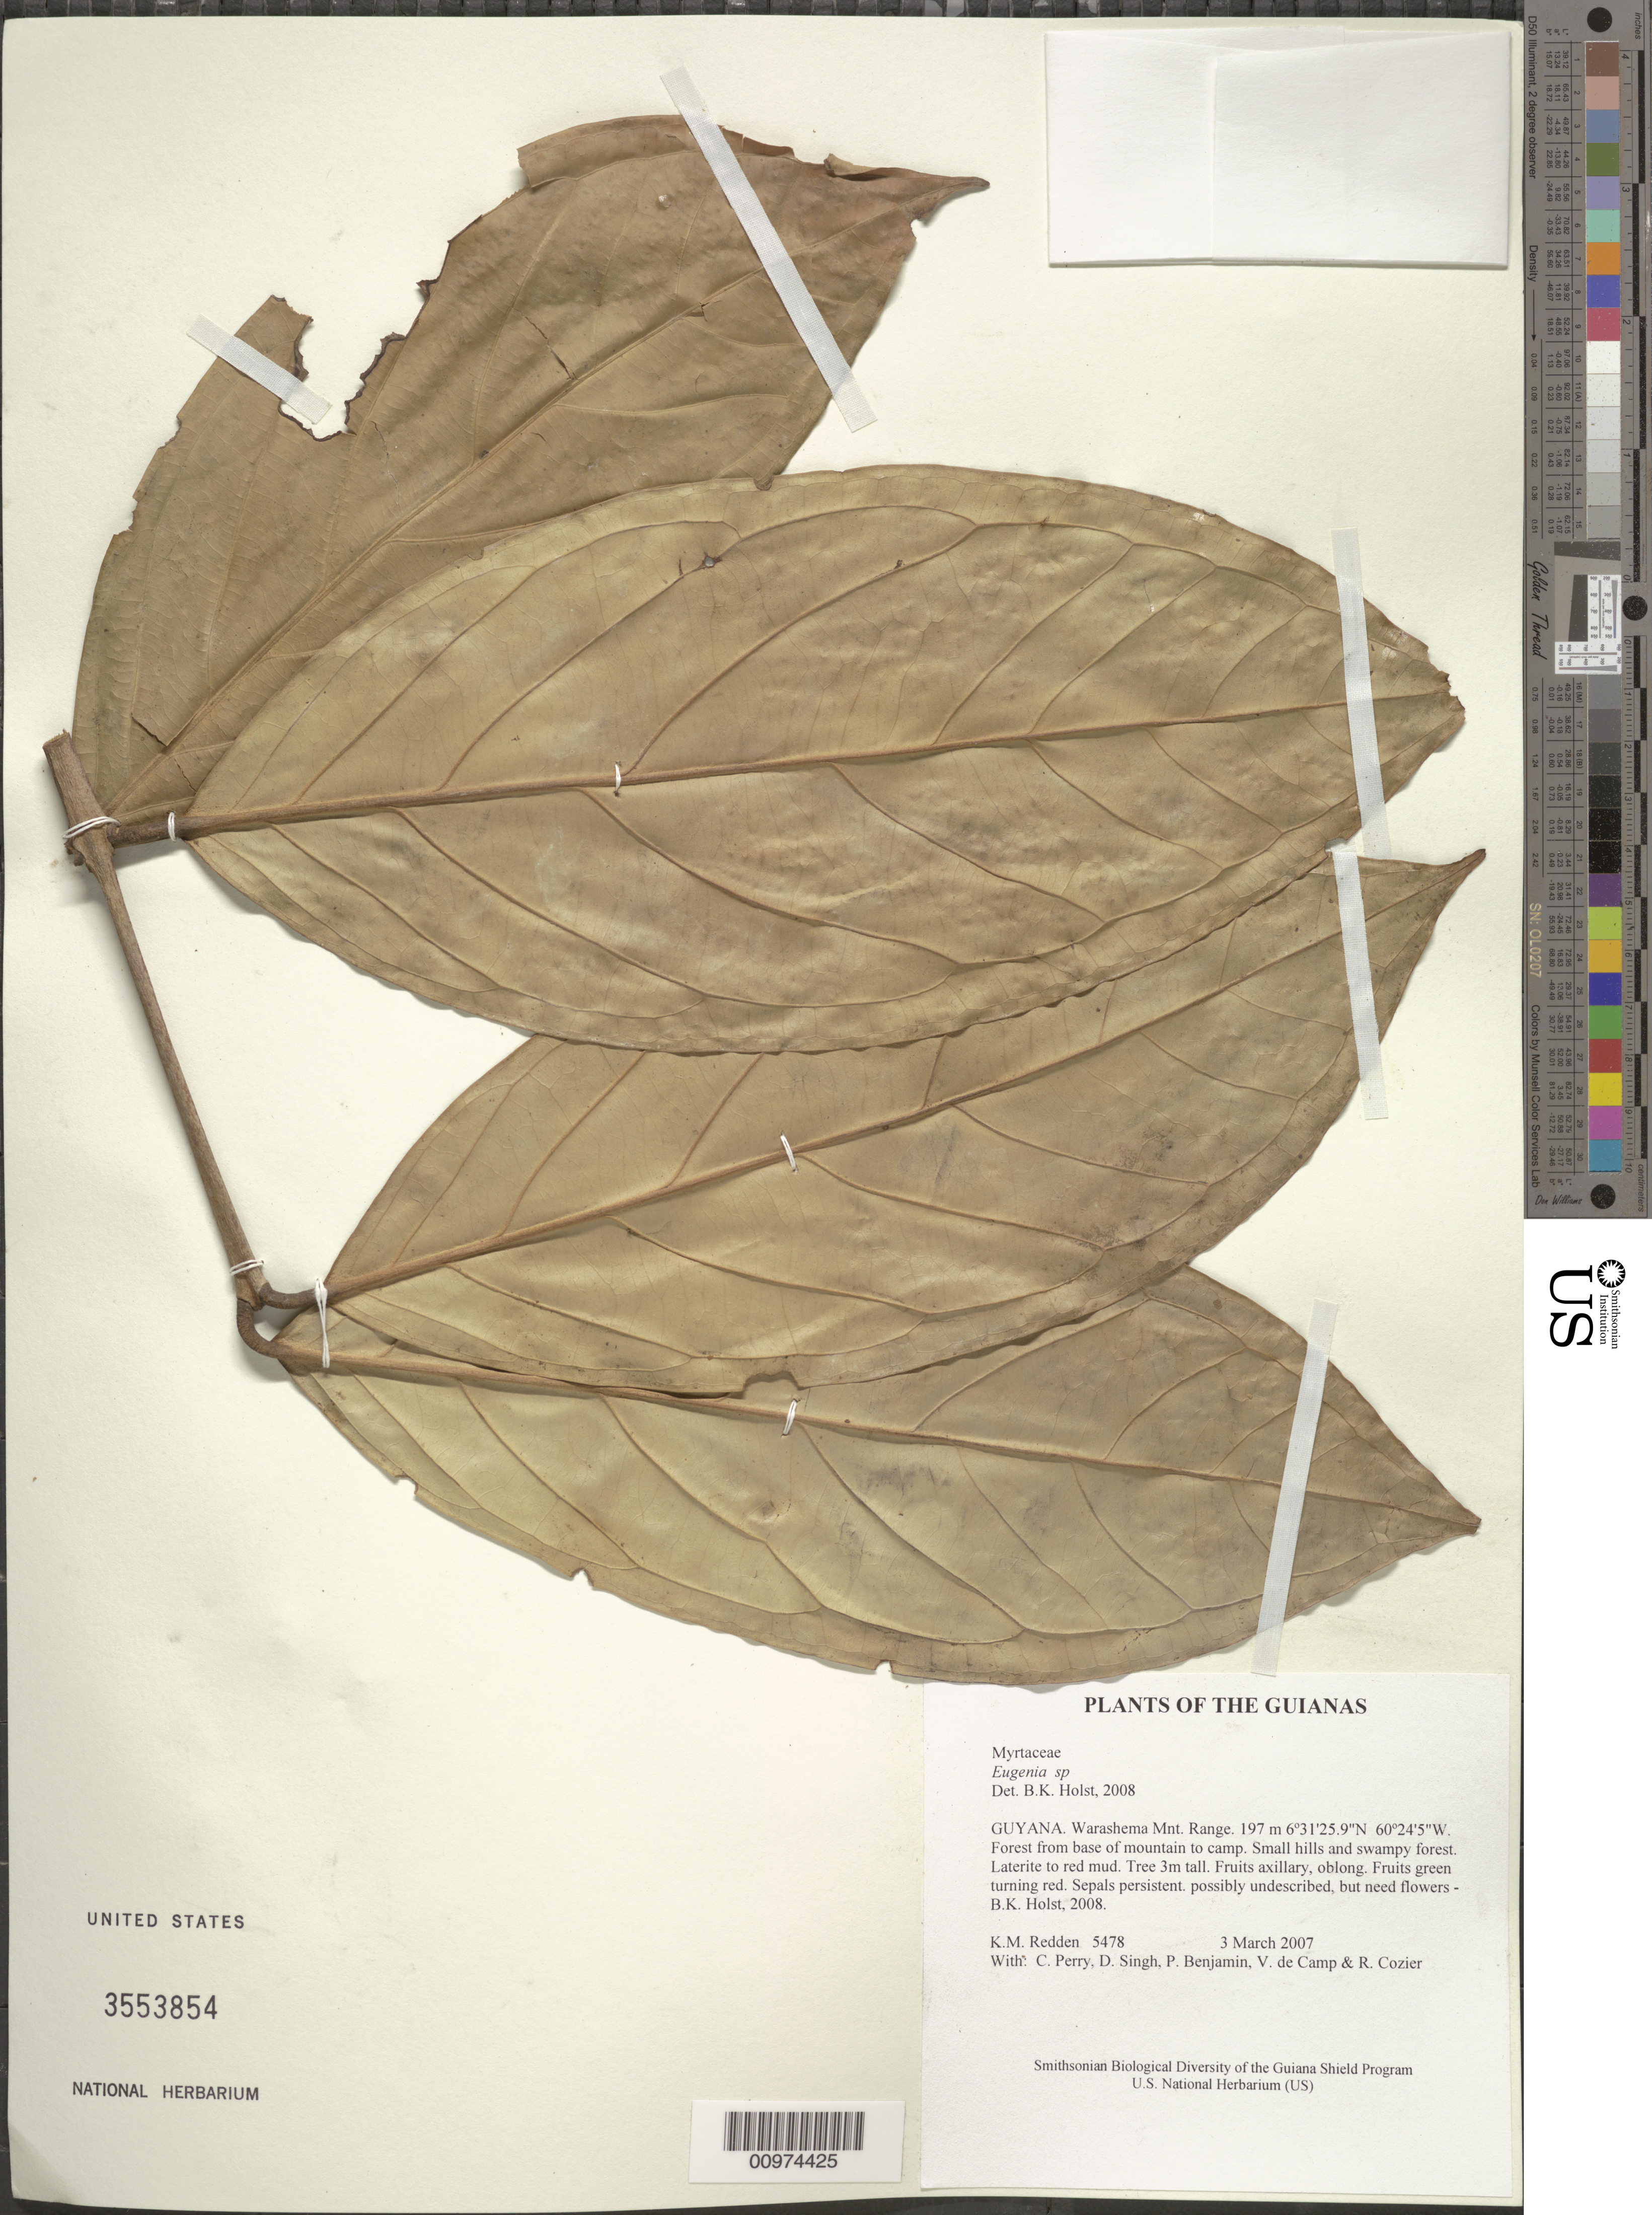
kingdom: Plantae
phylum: Tracheophyta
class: Magnoliopsida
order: Myrtales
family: Myrtaceae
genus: Eugenia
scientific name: Eugenia sp.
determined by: Holst, Bruce K.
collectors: K. M. Redden, C. Perry, D. Singh, P. Benjamin, V. De Camp & R. Cozier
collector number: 5478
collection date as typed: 3 March 2007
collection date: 2007-03-03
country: Guyana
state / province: Cuyuni-Mazaruni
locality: Warashema Mnt. Range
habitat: Forest from base of mountain to camp. Small hills and swampy forest. Laterite to red mud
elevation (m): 197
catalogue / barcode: US 3553854